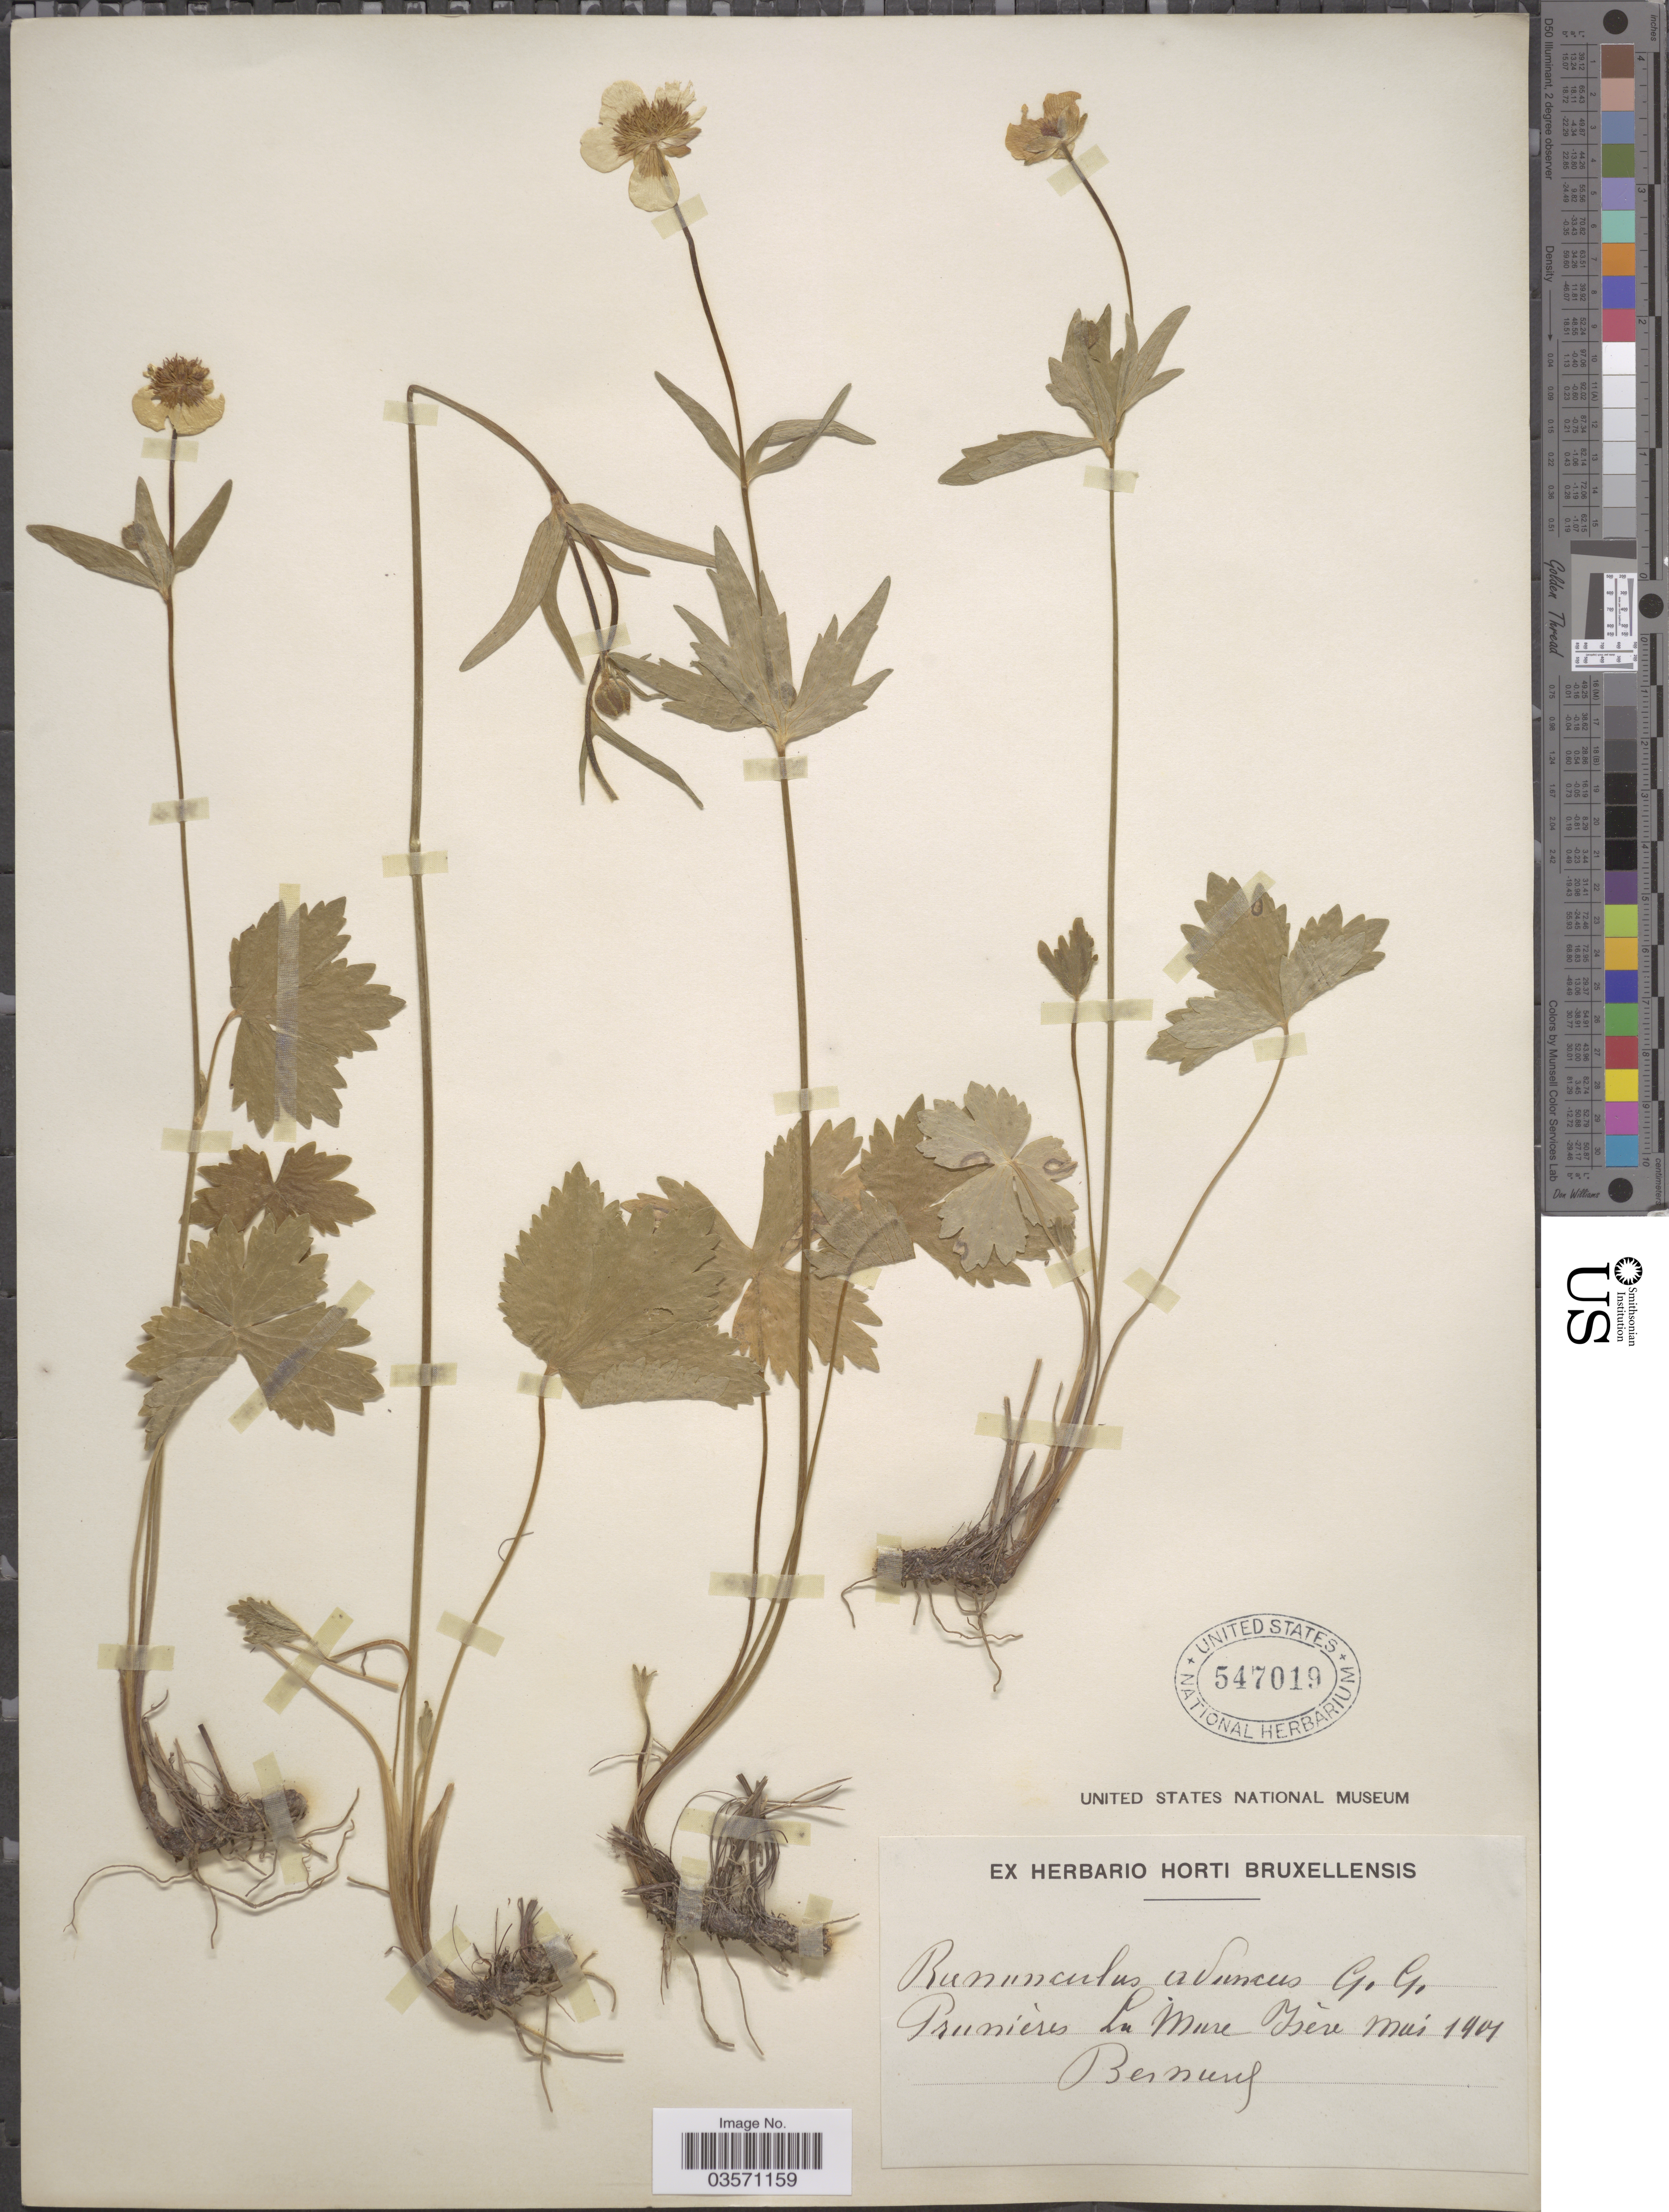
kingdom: Plantae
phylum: Tracheophyta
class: Magnoliopsida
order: Ranunculales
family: Ranunculaceae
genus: Ranunculus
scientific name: Ranunculus aduncus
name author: Gren.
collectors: -. Bernard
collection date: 1901-05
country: France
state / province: Auvergne-Rhône-Alpes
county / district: Isère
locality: Prunières La Mure Isere.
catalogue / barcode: US 547019